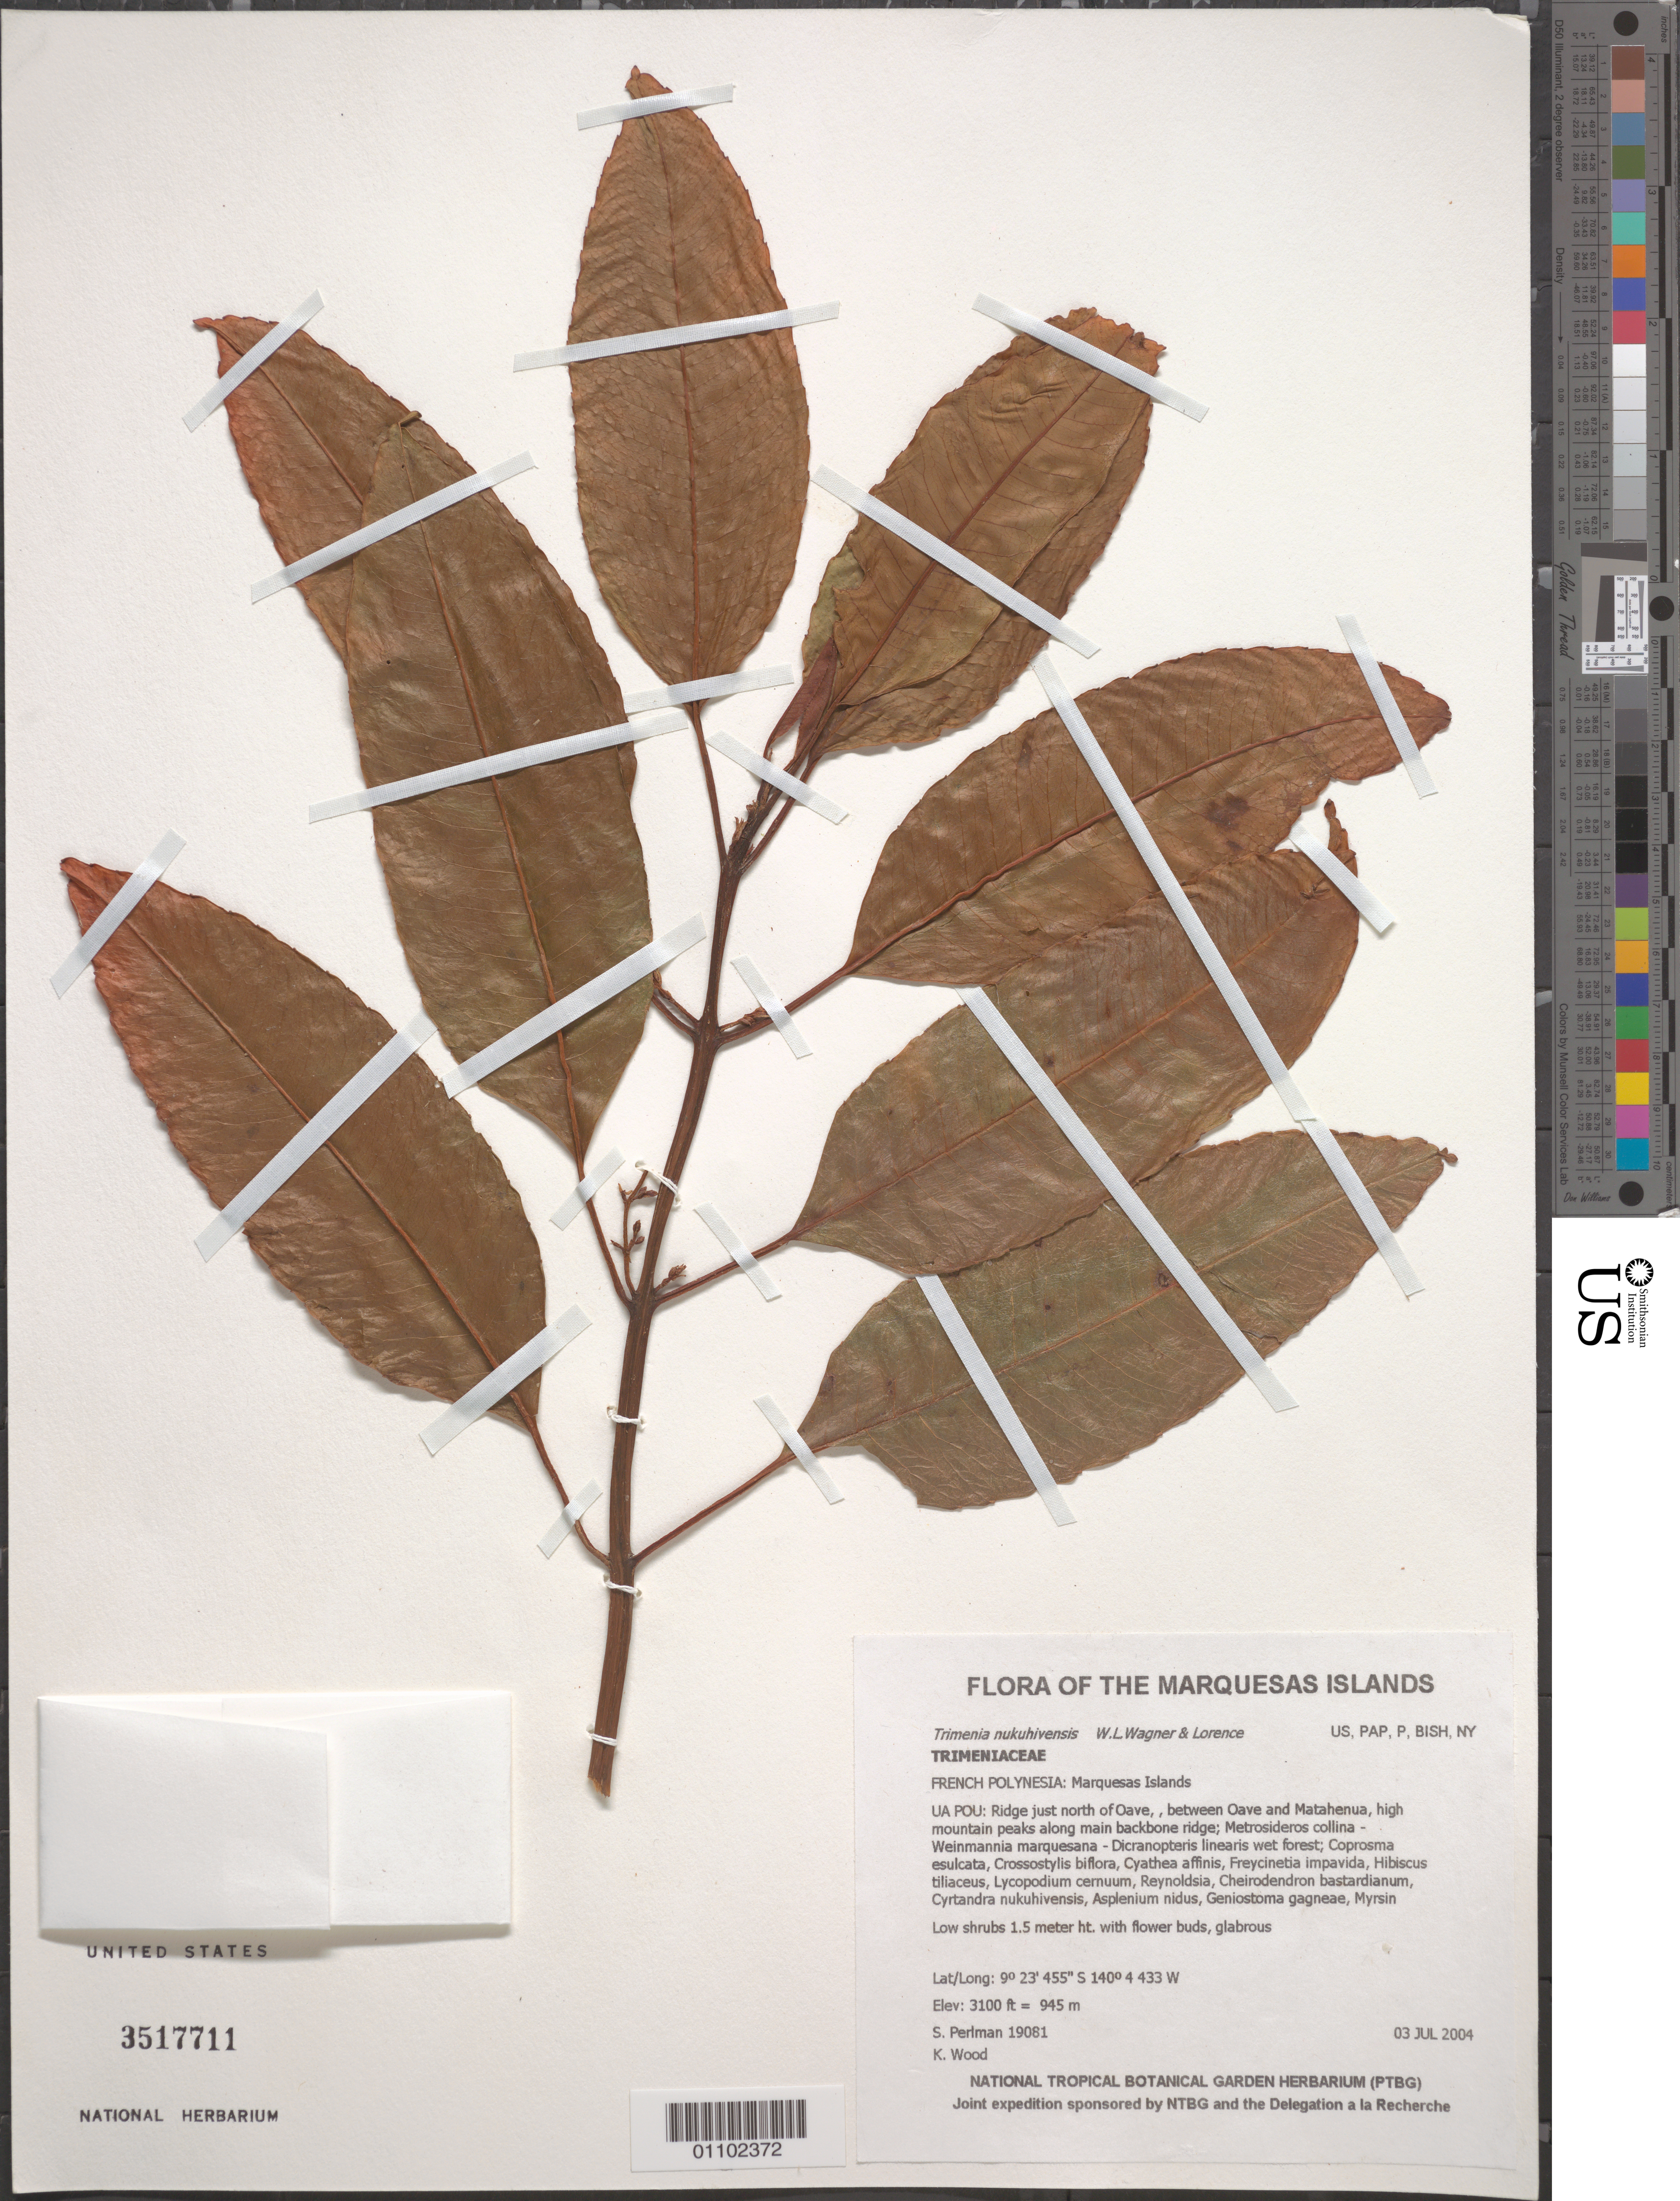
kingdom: Plantae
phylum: Tracheophyta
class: Magnoliopsida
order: Austrobaileyales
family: Trimeniaceae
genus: Trimenia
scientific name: Trimenia nukuhivensis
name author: W.L. Wagner & Lorence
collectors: S. P. Perlman & K. R. Wood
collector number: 19081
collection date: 2004-07-03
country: French Polynesia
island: Ua Pou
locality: Ridge just north of Oave, between Oave and Matahenua, high mountain peaks along main backbone ridge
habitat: Metrosideros collina - Weinmannia marquesana - Dicranopteris linearis wet forest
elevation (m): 945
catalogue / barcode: US 3517711